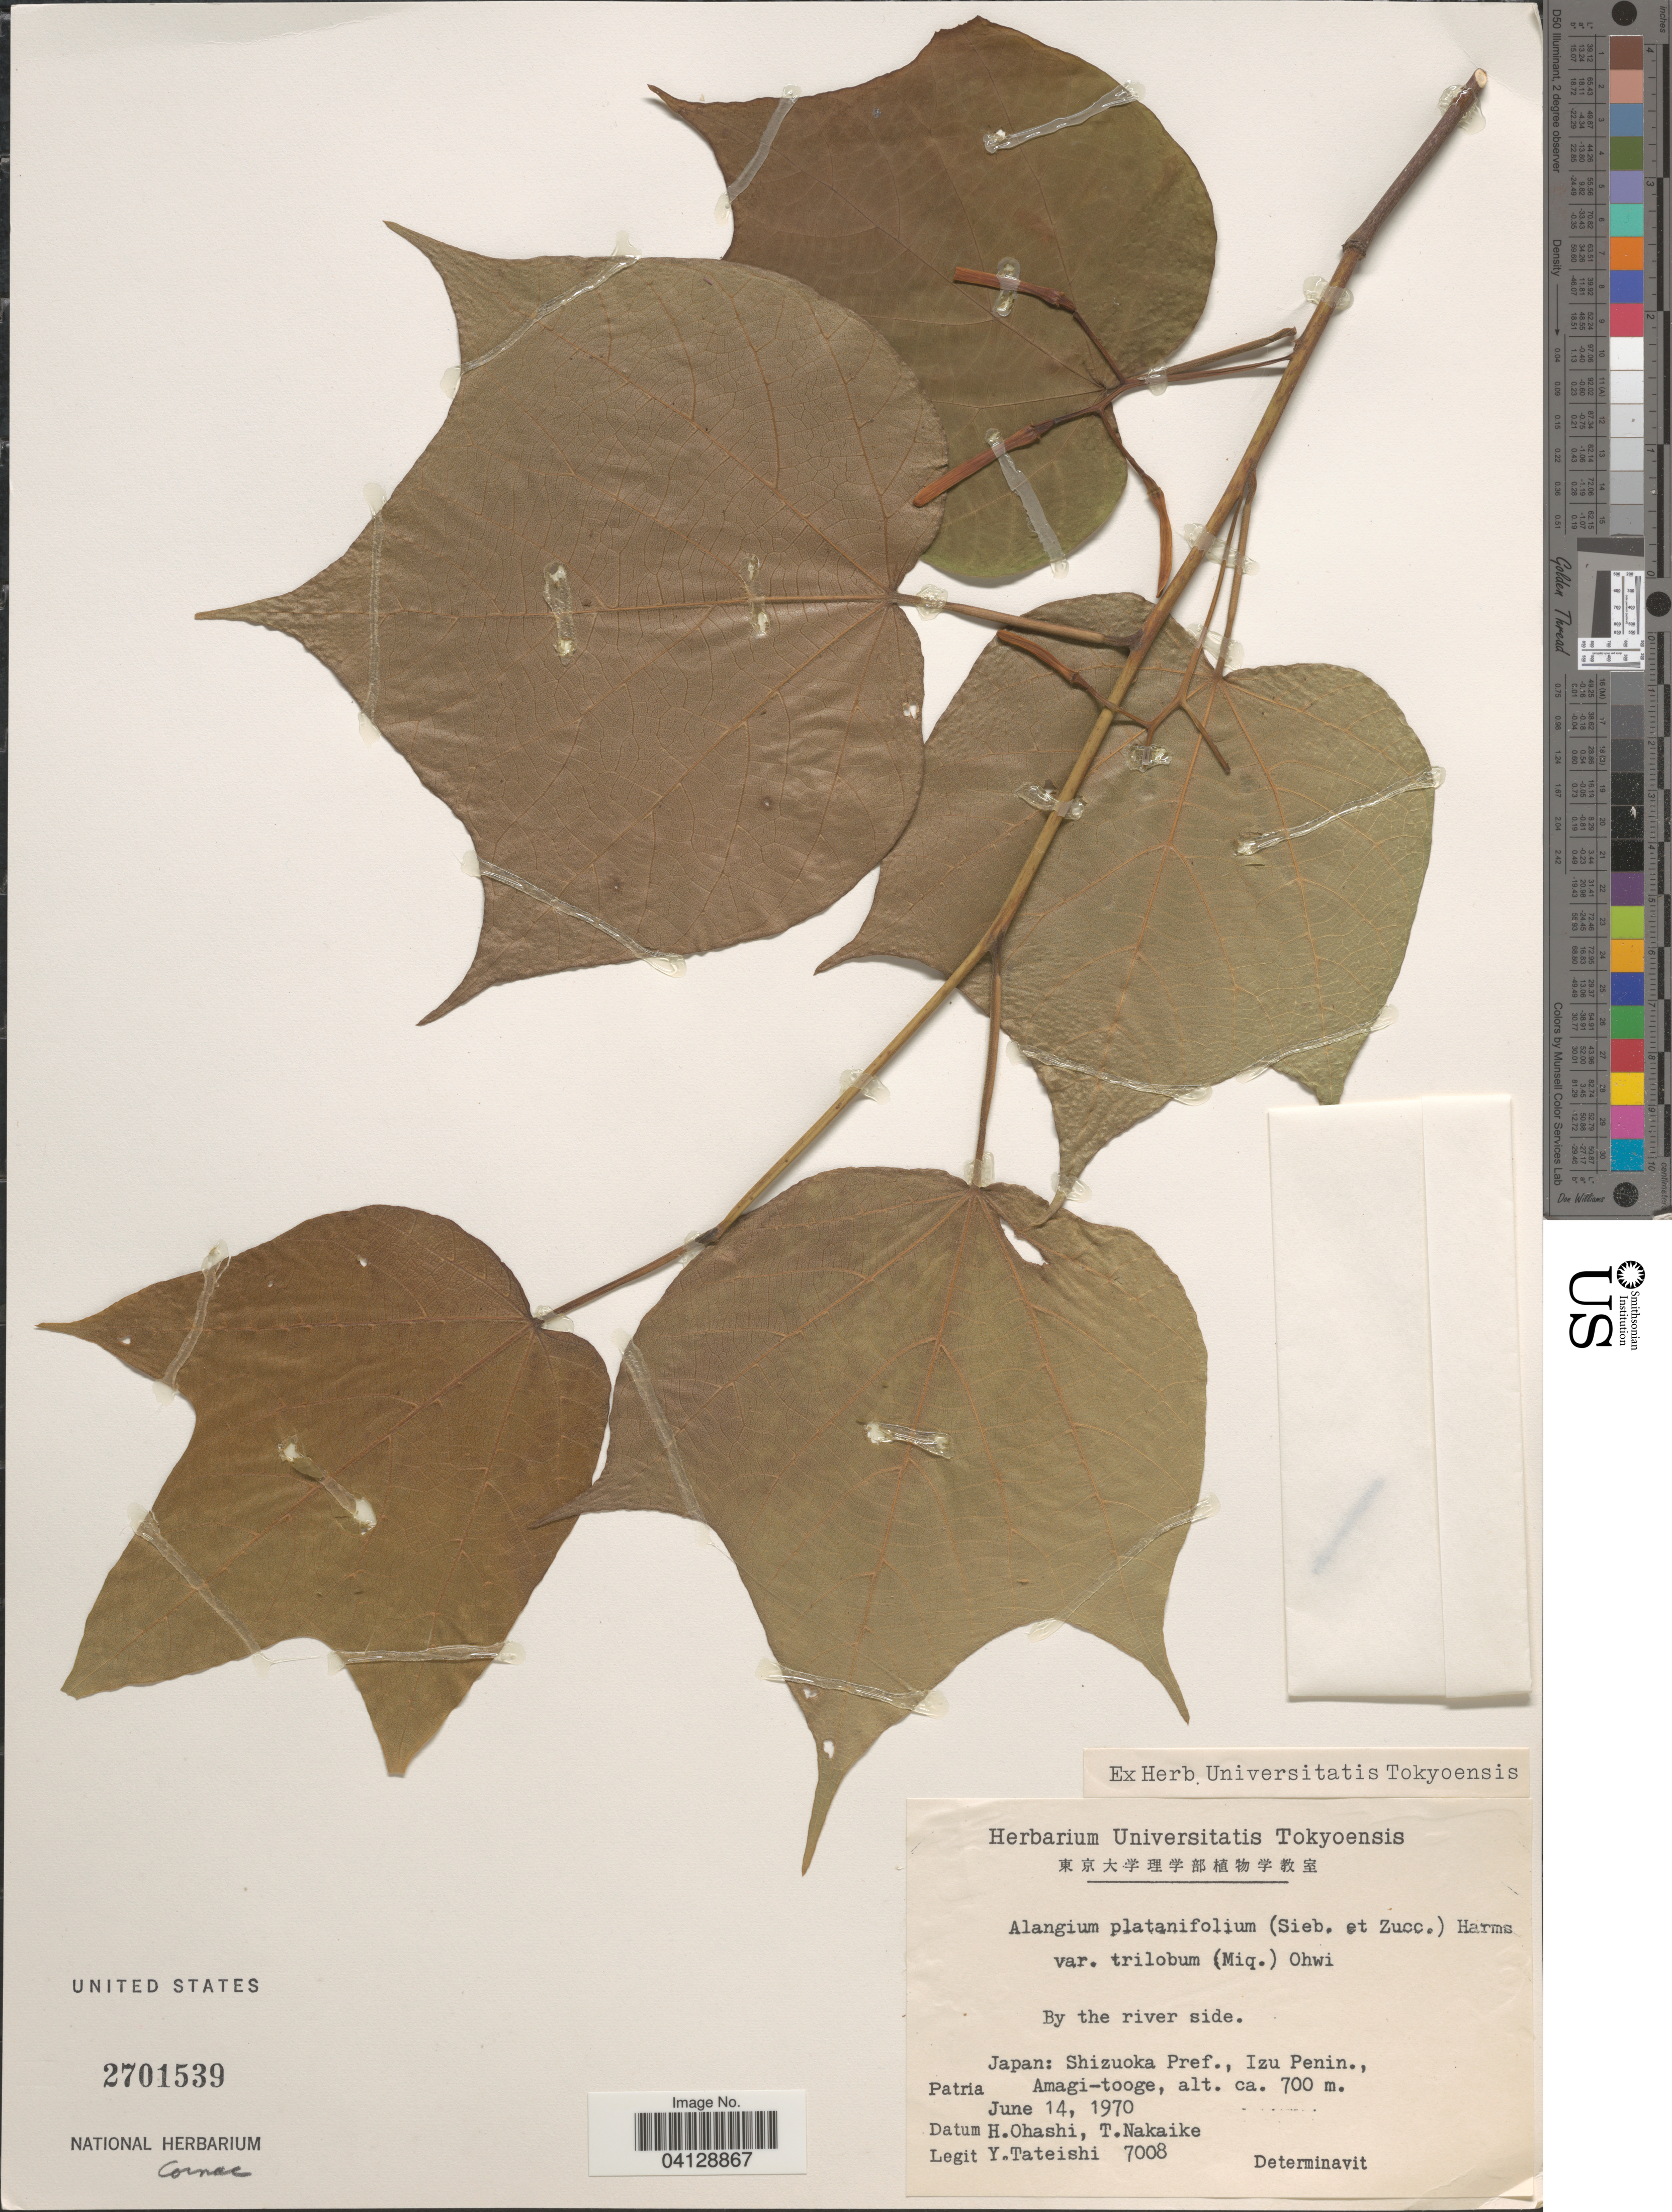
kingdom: Plantae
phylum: Tracheophyta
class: Magnoliopsida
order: Cornales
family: Cornaceae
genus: Alangium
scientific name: Alangium platanifolium var. trilobum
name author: (Miq.) Ohwi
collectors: H. Ohashi, T. Nakaike & Y. Tateishi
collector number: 7008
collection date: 1970-06-14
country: Japan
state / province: Sizuoka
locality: Shizuoka Pref., Izu Penin., Amagi-tooge.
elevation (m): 700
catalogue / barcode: US 2701539